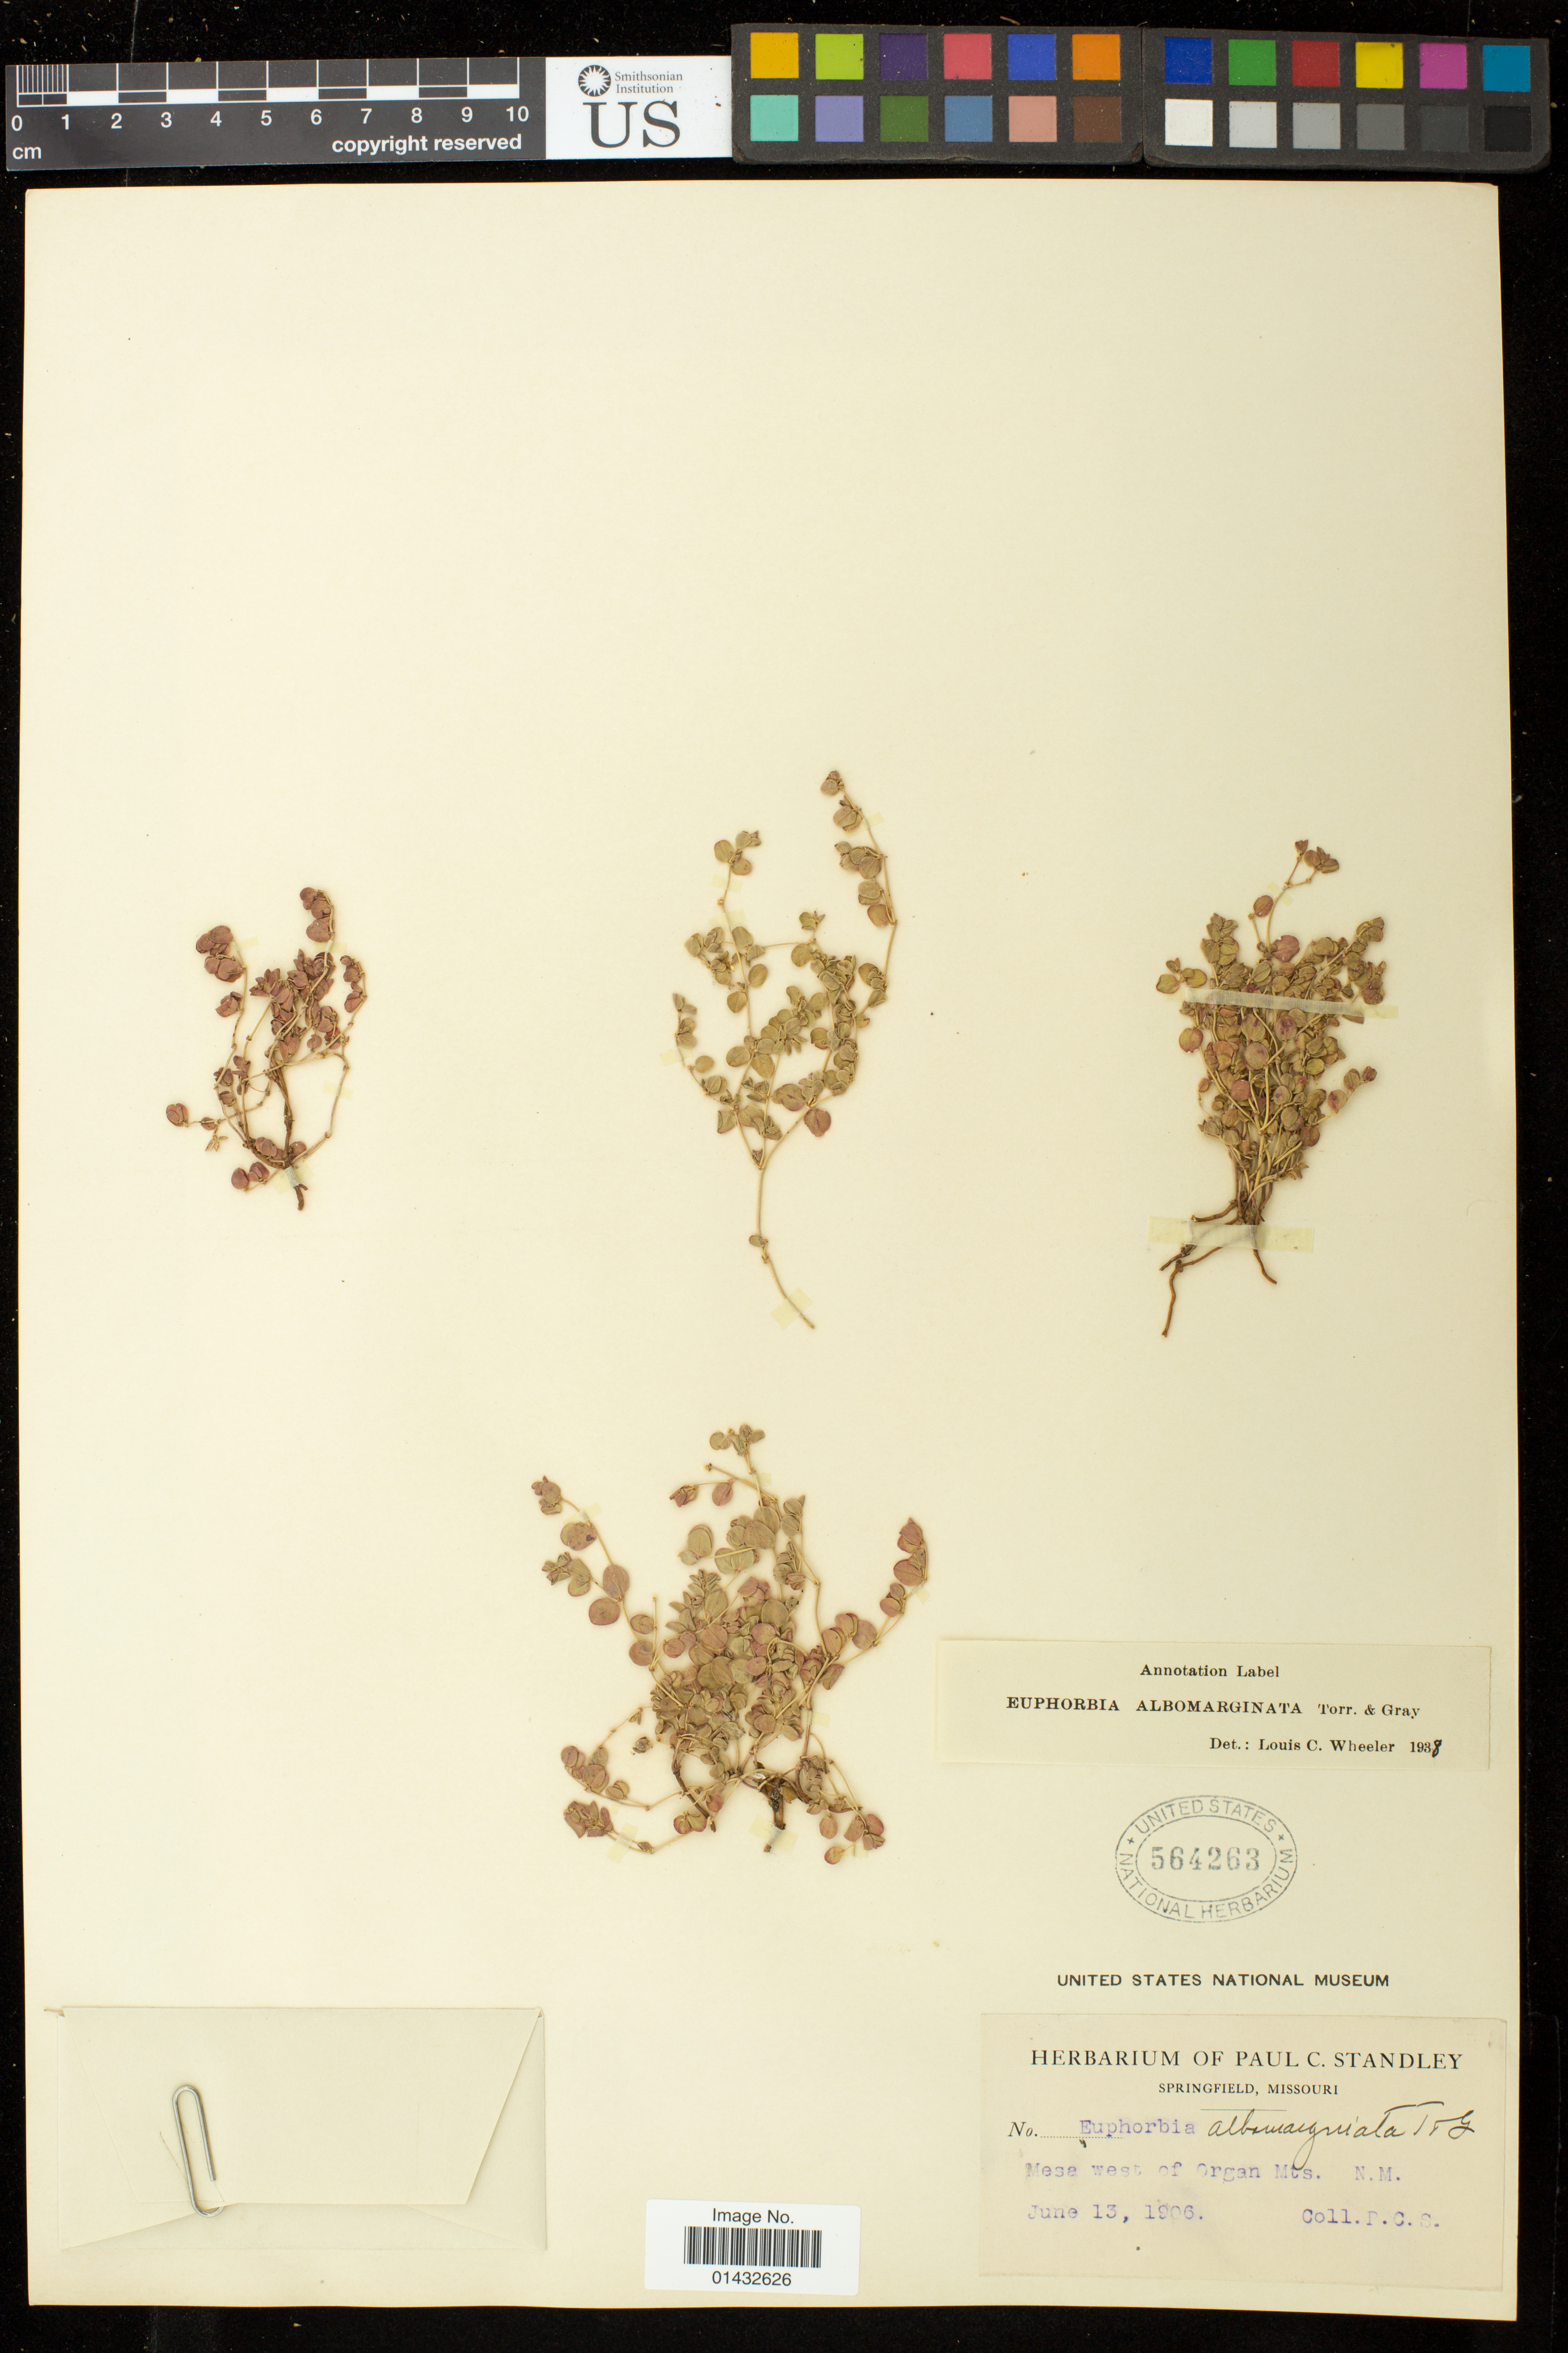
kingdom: Plantae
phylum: Tracheophyta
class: Magnoliopsida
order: Malpighiales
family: Euphorbiaceae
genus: Euphorbia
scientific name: Euphorbia albomarginata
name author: Torr. & A. Gray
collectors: P. C. Standley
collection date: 1906-06-13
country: United States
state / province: New Mexico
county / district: Doña Ana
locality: west of Organ Mts.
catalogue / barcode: US 564263